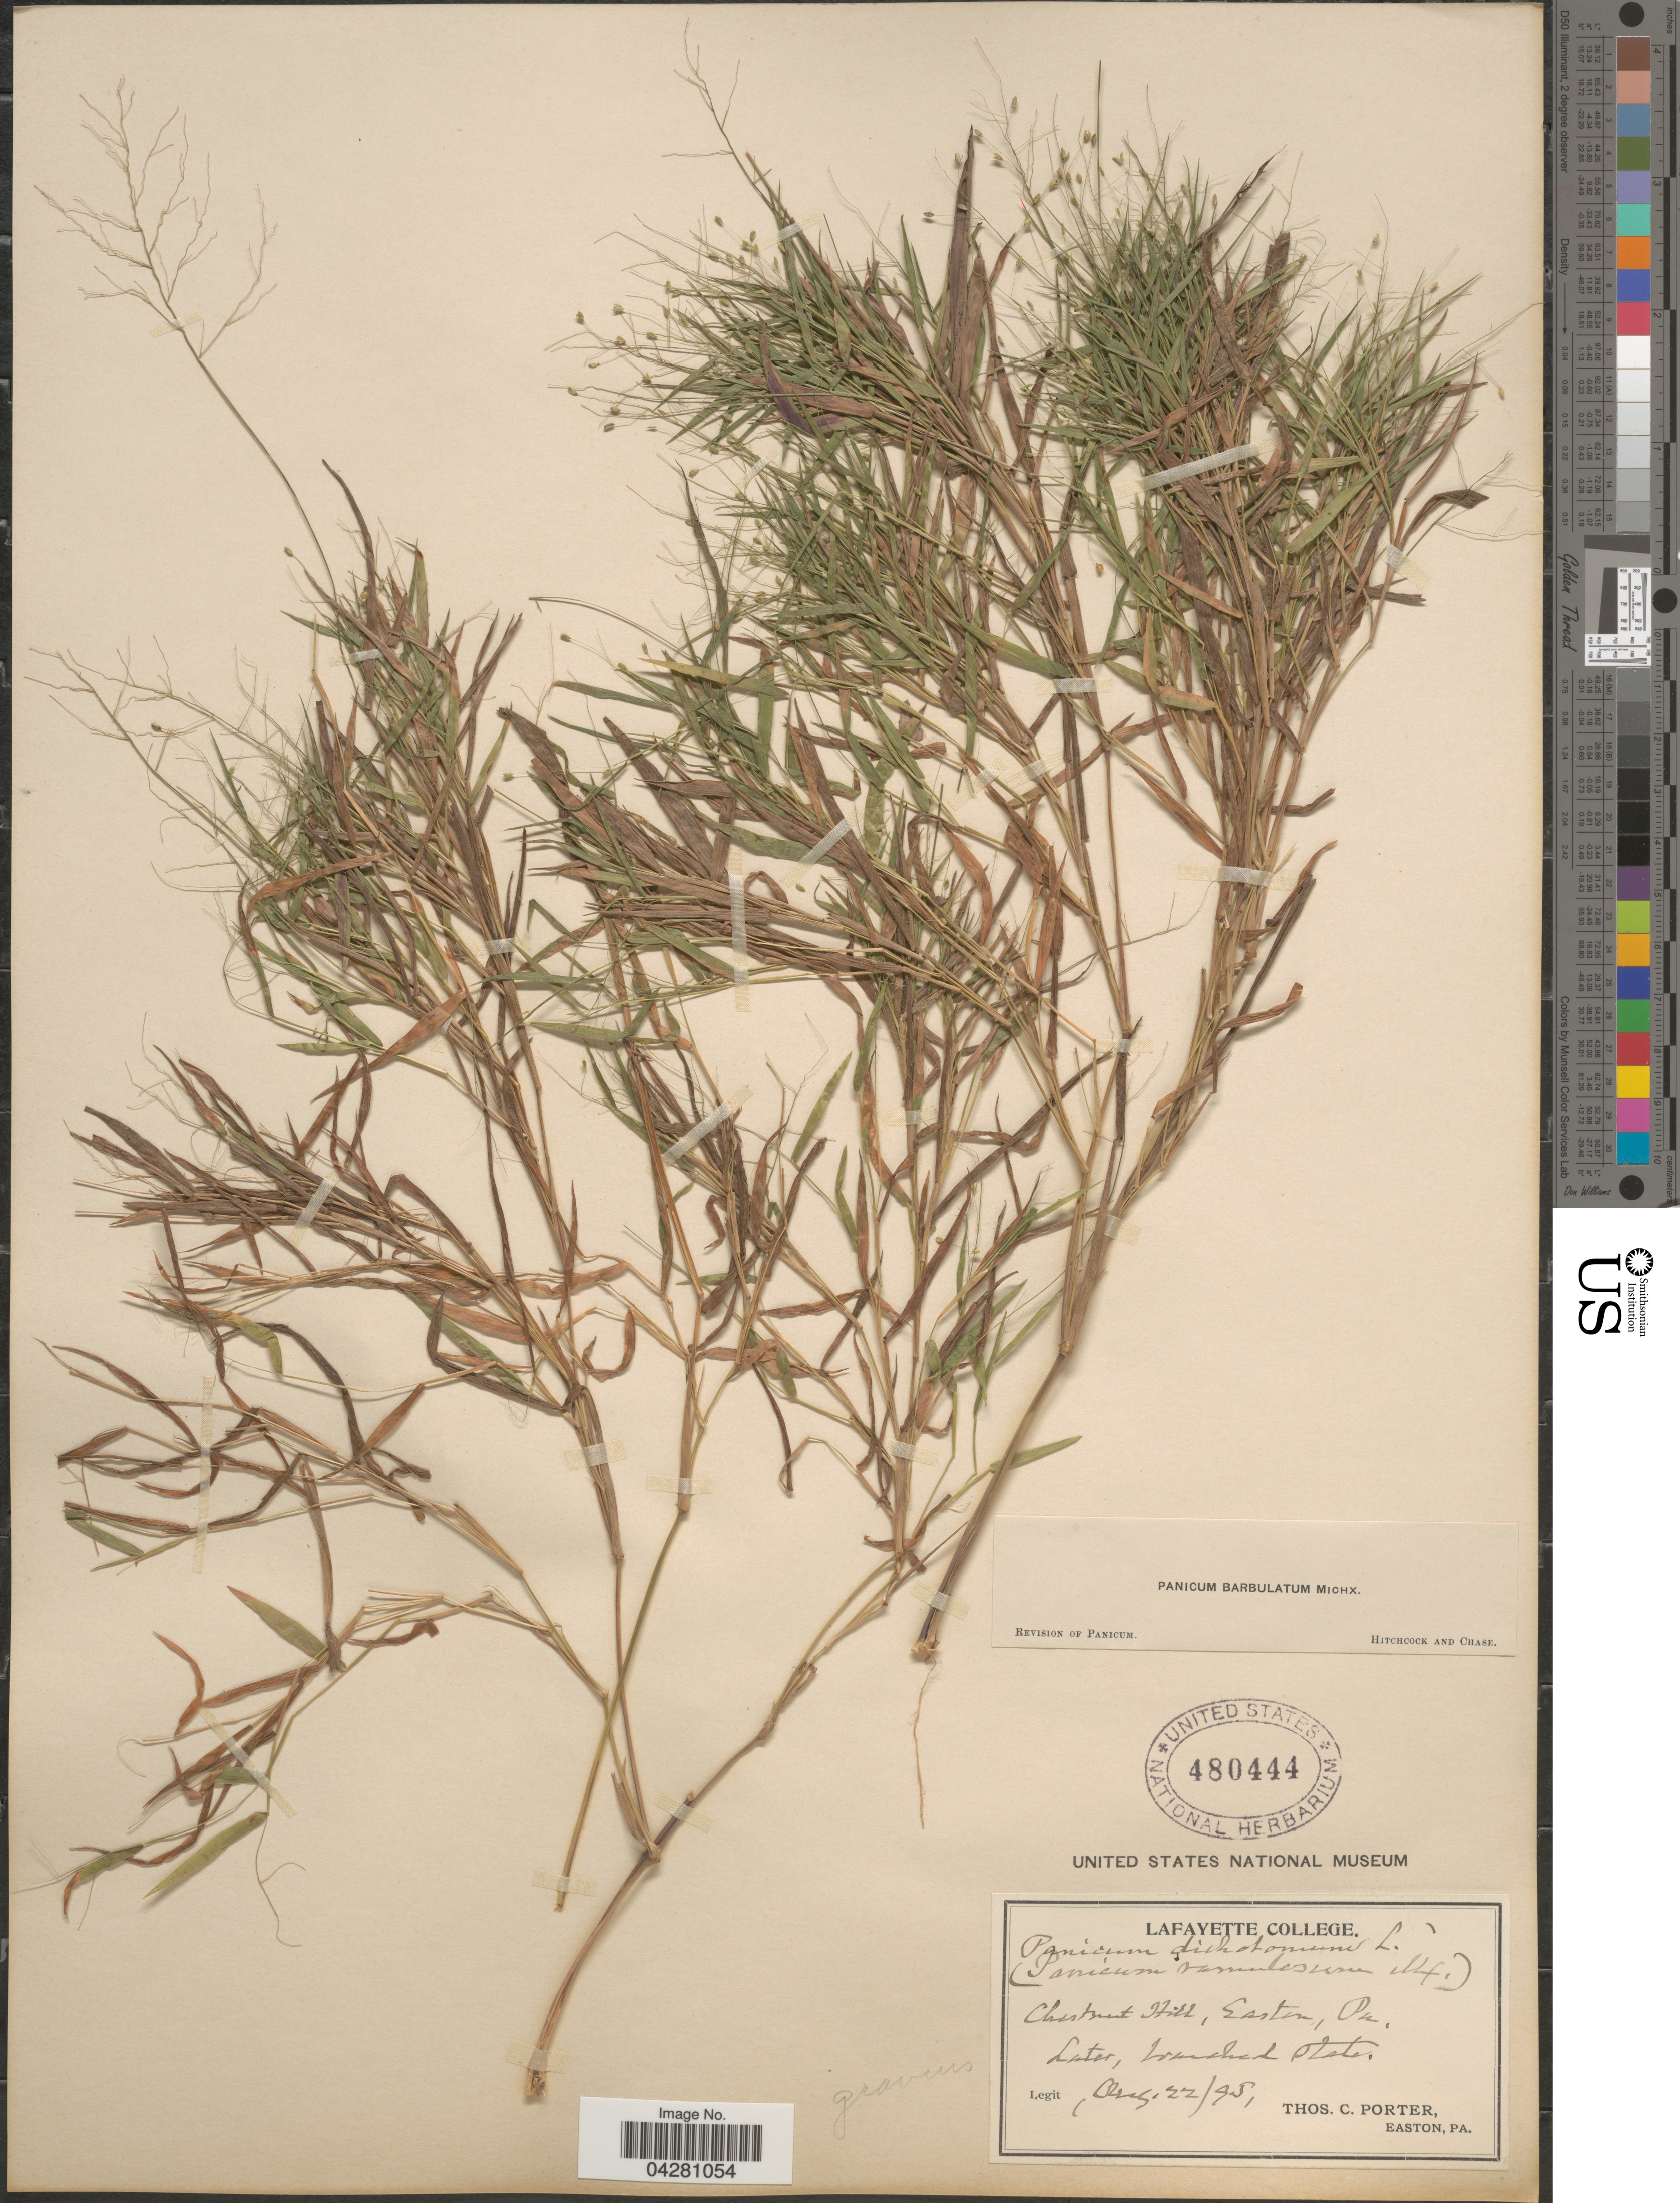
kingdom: Plantae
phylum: Tracheophyta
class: Liliopsida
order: Poales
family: Poaceae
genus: Dichanthelium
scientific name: Dichanthelium dichotomum var. dichotomum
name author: (L.) Gould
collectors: T. Porter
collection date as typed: Transcribed d/m/y: 22/8/95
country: United States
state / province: Pennsylvania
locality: Chestnut Hill, Easton. L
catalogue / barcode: US 480444